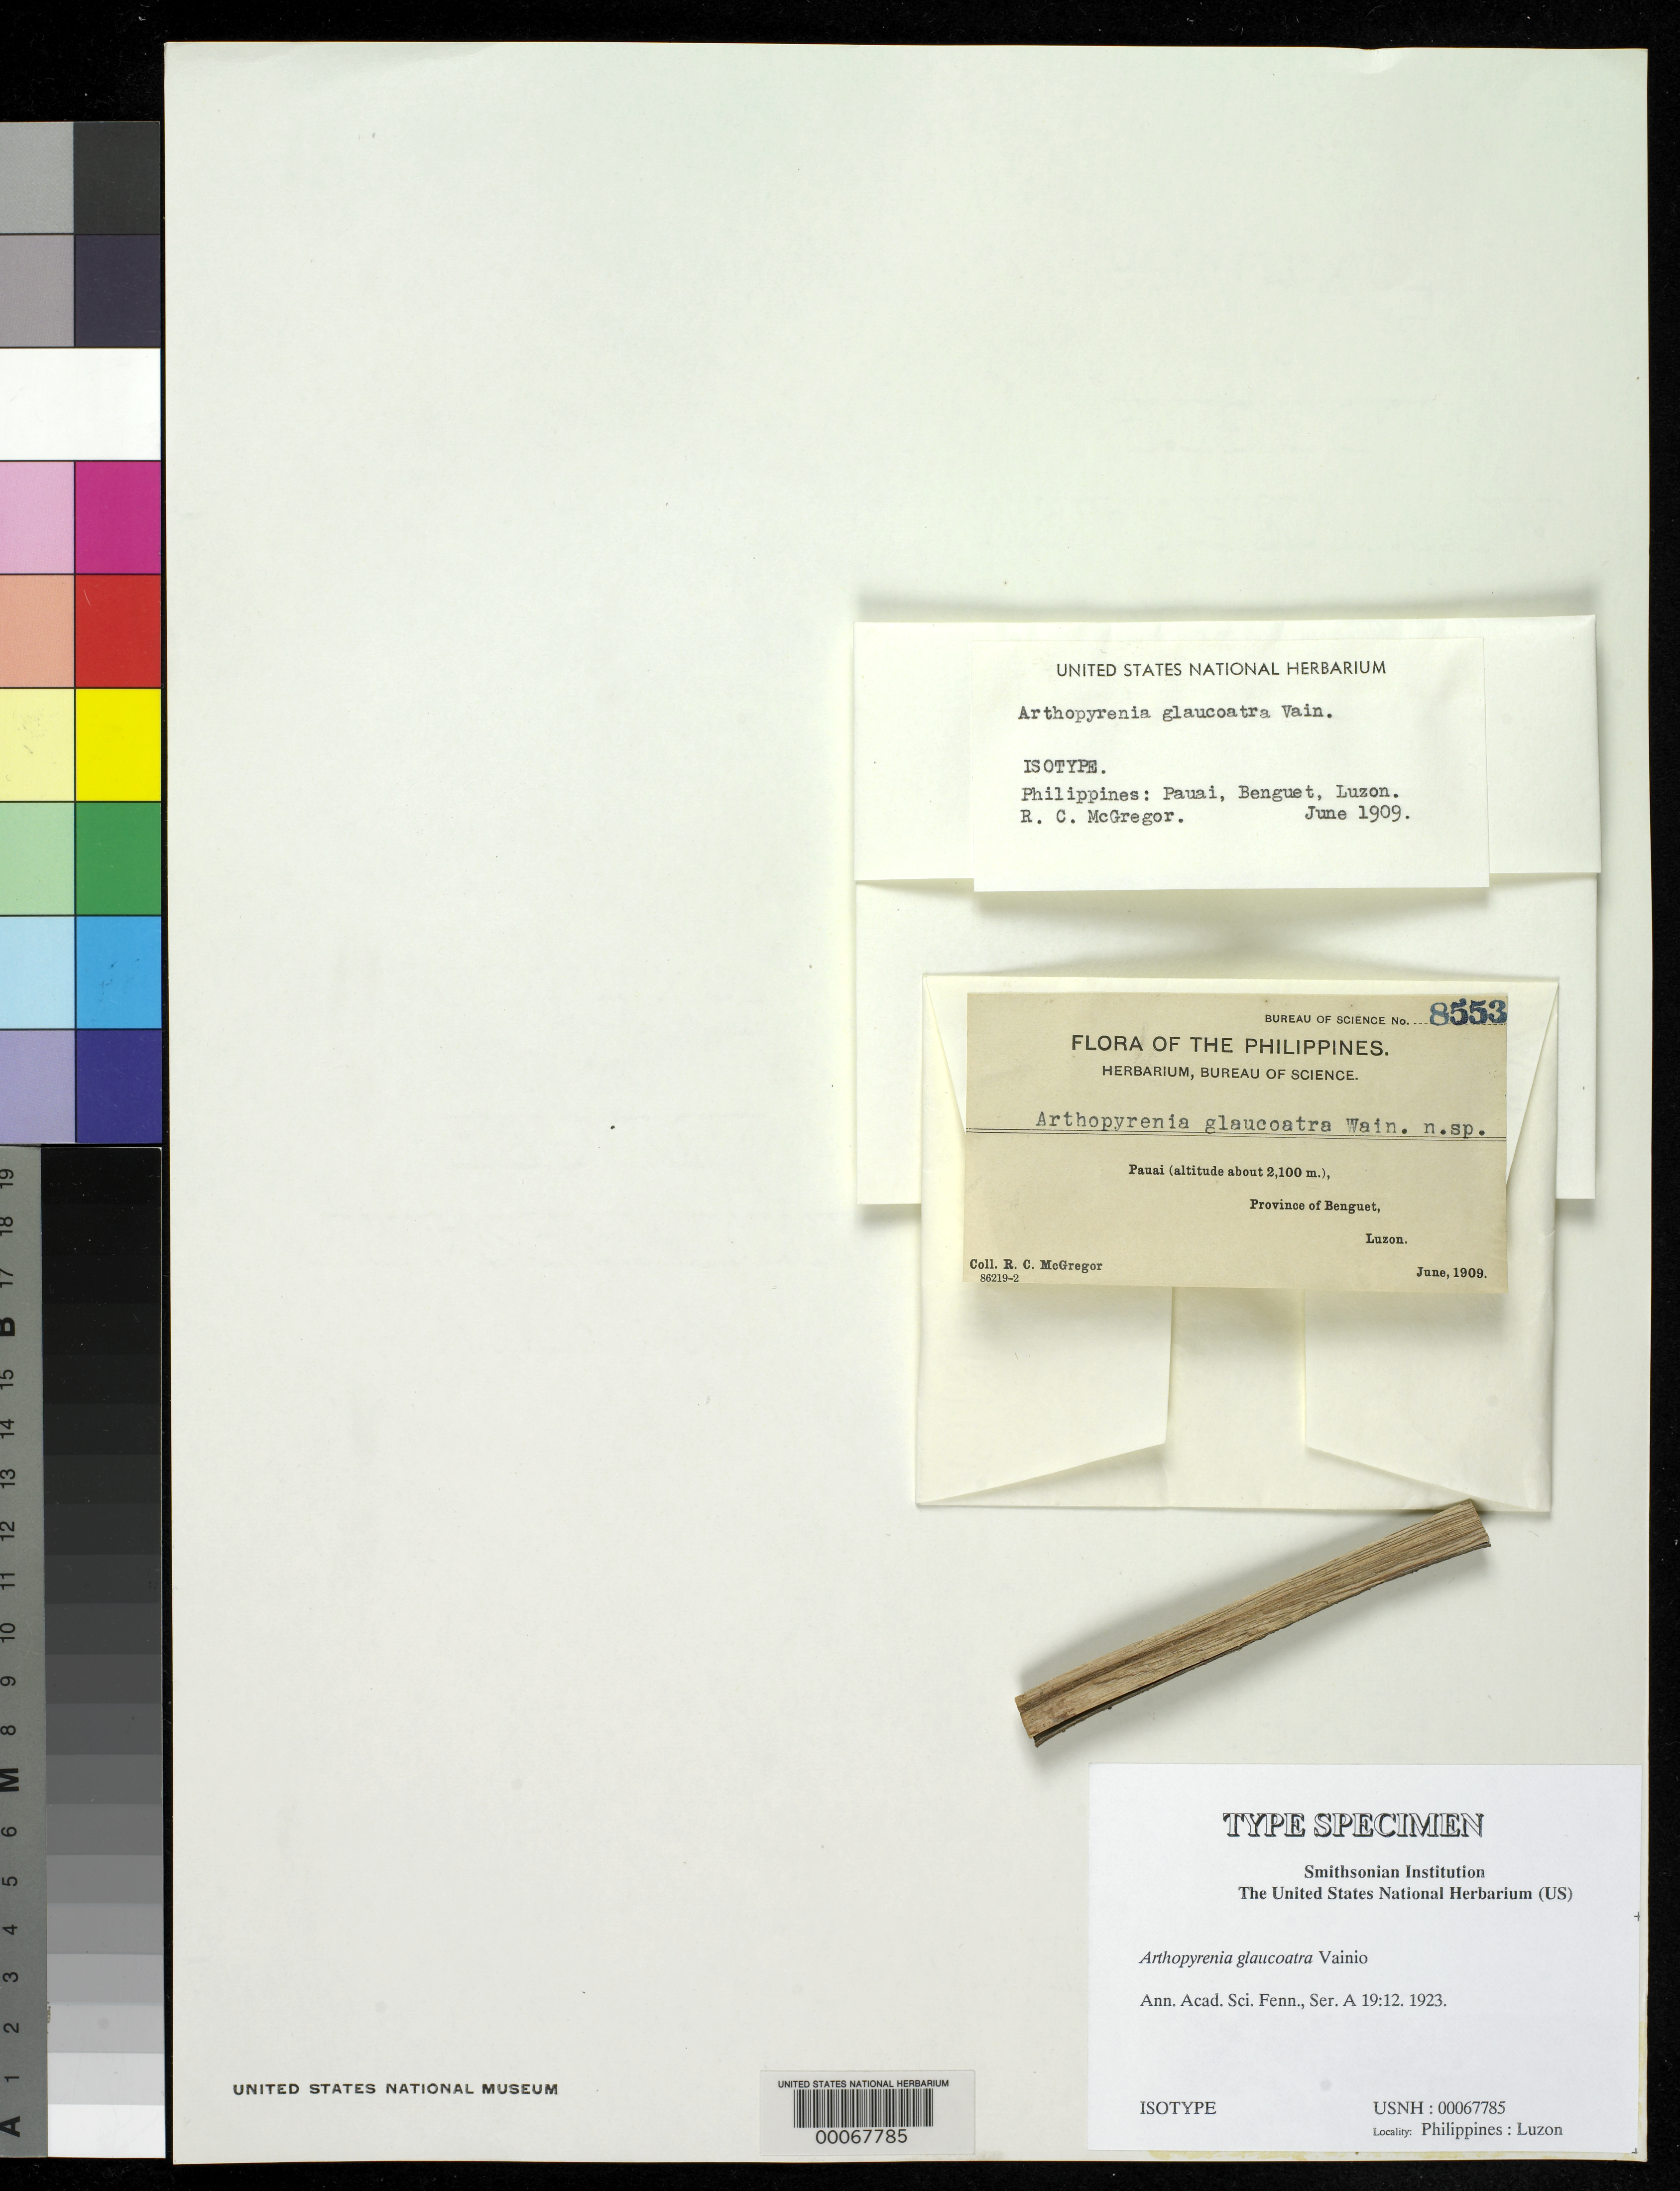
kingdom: Fungi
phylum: Ascomycota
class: Dothideomycetes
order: Pleosporales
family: Arthopyreniaceae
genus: Arthopyrenia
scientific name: Arthopyrenia glaucoatra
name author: Vain.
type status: Isotype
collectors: R. C. McGregor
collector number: Bur. Sci. 8553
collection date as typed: Jun 1909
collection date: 1909-06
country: Philippines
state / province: Cordillera (Administrative Region)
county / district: Benguet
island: Luzon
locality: Pauai.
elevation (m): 2100